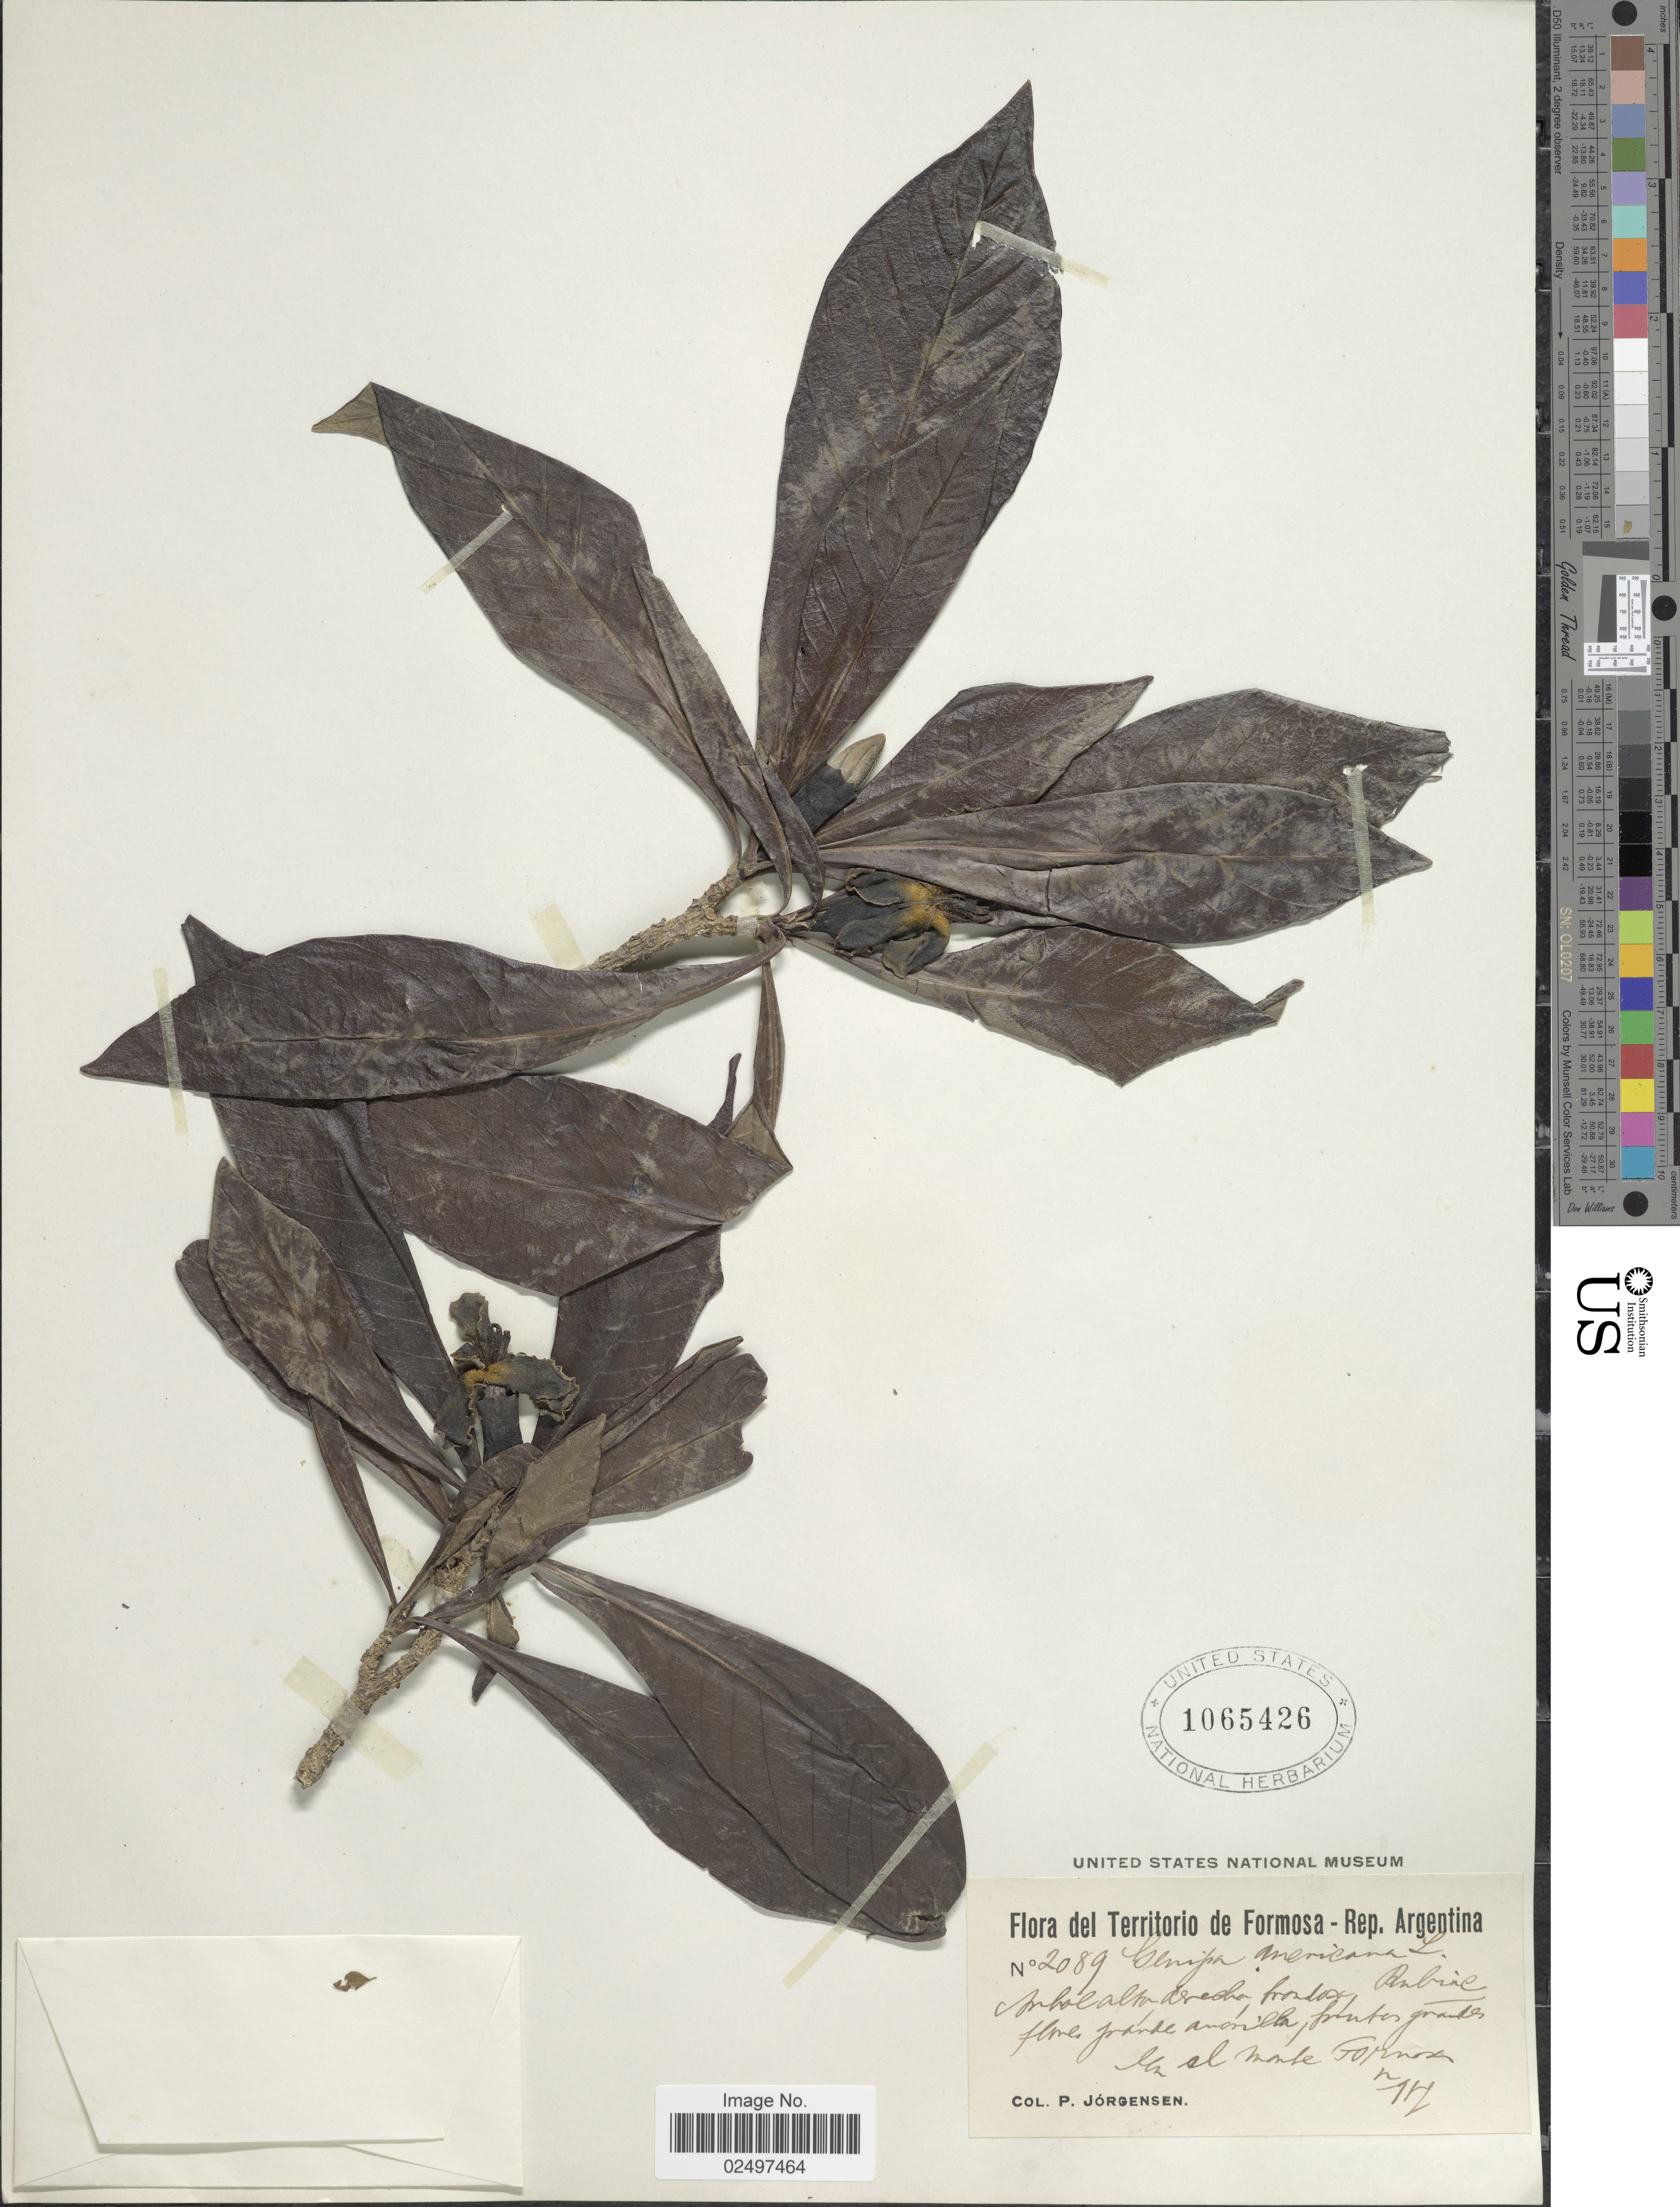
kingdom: Plantae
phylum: Tracheophyta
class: Magnoliopsida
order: Gentianales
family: Rubiaceae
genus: Genipa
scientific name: Genipa americana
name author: L.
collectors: P. Jörgensen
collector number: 2089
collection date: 1919-05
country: Argentina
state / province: Formosa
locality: Territorio de Formosa - Rep. Argentina, en el monte Formosa.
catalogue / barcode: US 1065426